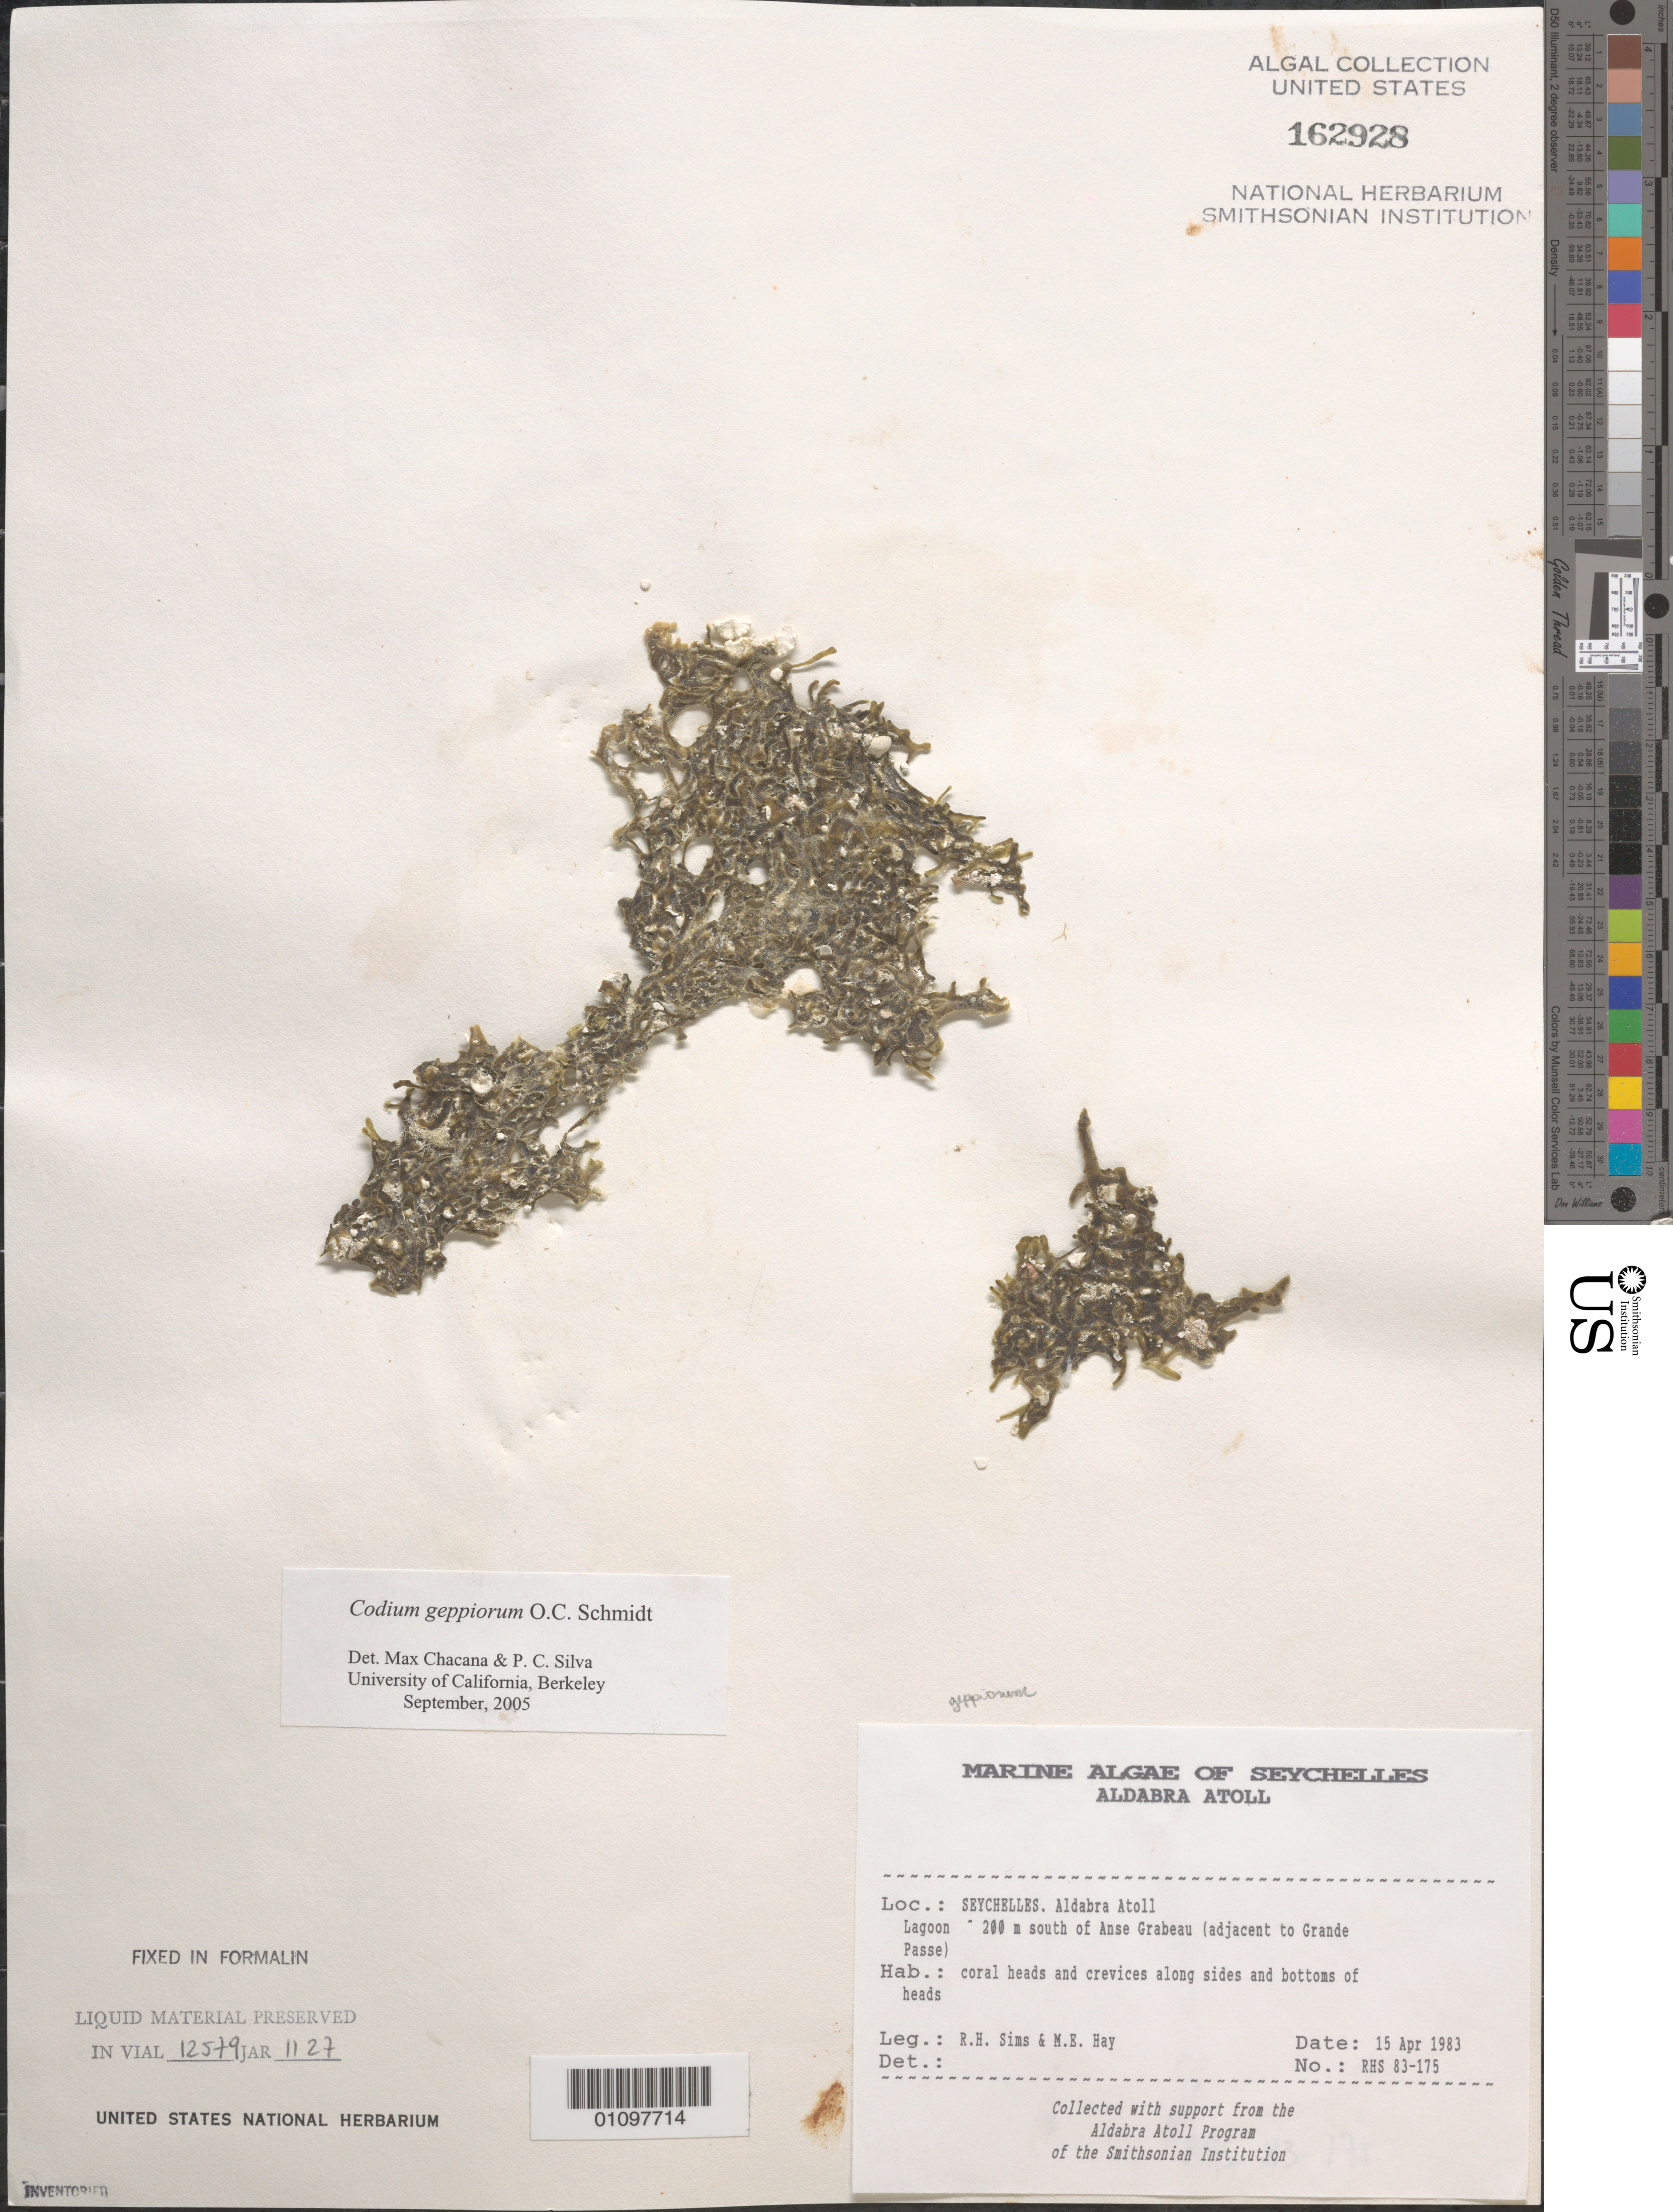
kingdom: Plantae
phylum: Chlorophyta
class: Ulvophyceae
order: Bryopsidales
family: Codiaceae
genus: Codium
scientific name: Codium geppiorum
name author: O.C. Schmidt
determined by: Chacana, M. E.; Silva, P. C.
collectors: R. H. Sims & M. E. Hay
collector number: RHS 89-175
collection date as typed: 15 Apr 1983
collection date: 1983-04-15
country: Seychelles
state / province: Outer Islands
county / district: Aldabra Group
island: Aldabra Atoll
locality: Lagoon ca. 200 m south of Anse Grabeau (adjacent to Grande Passe)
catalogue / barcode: US 162928